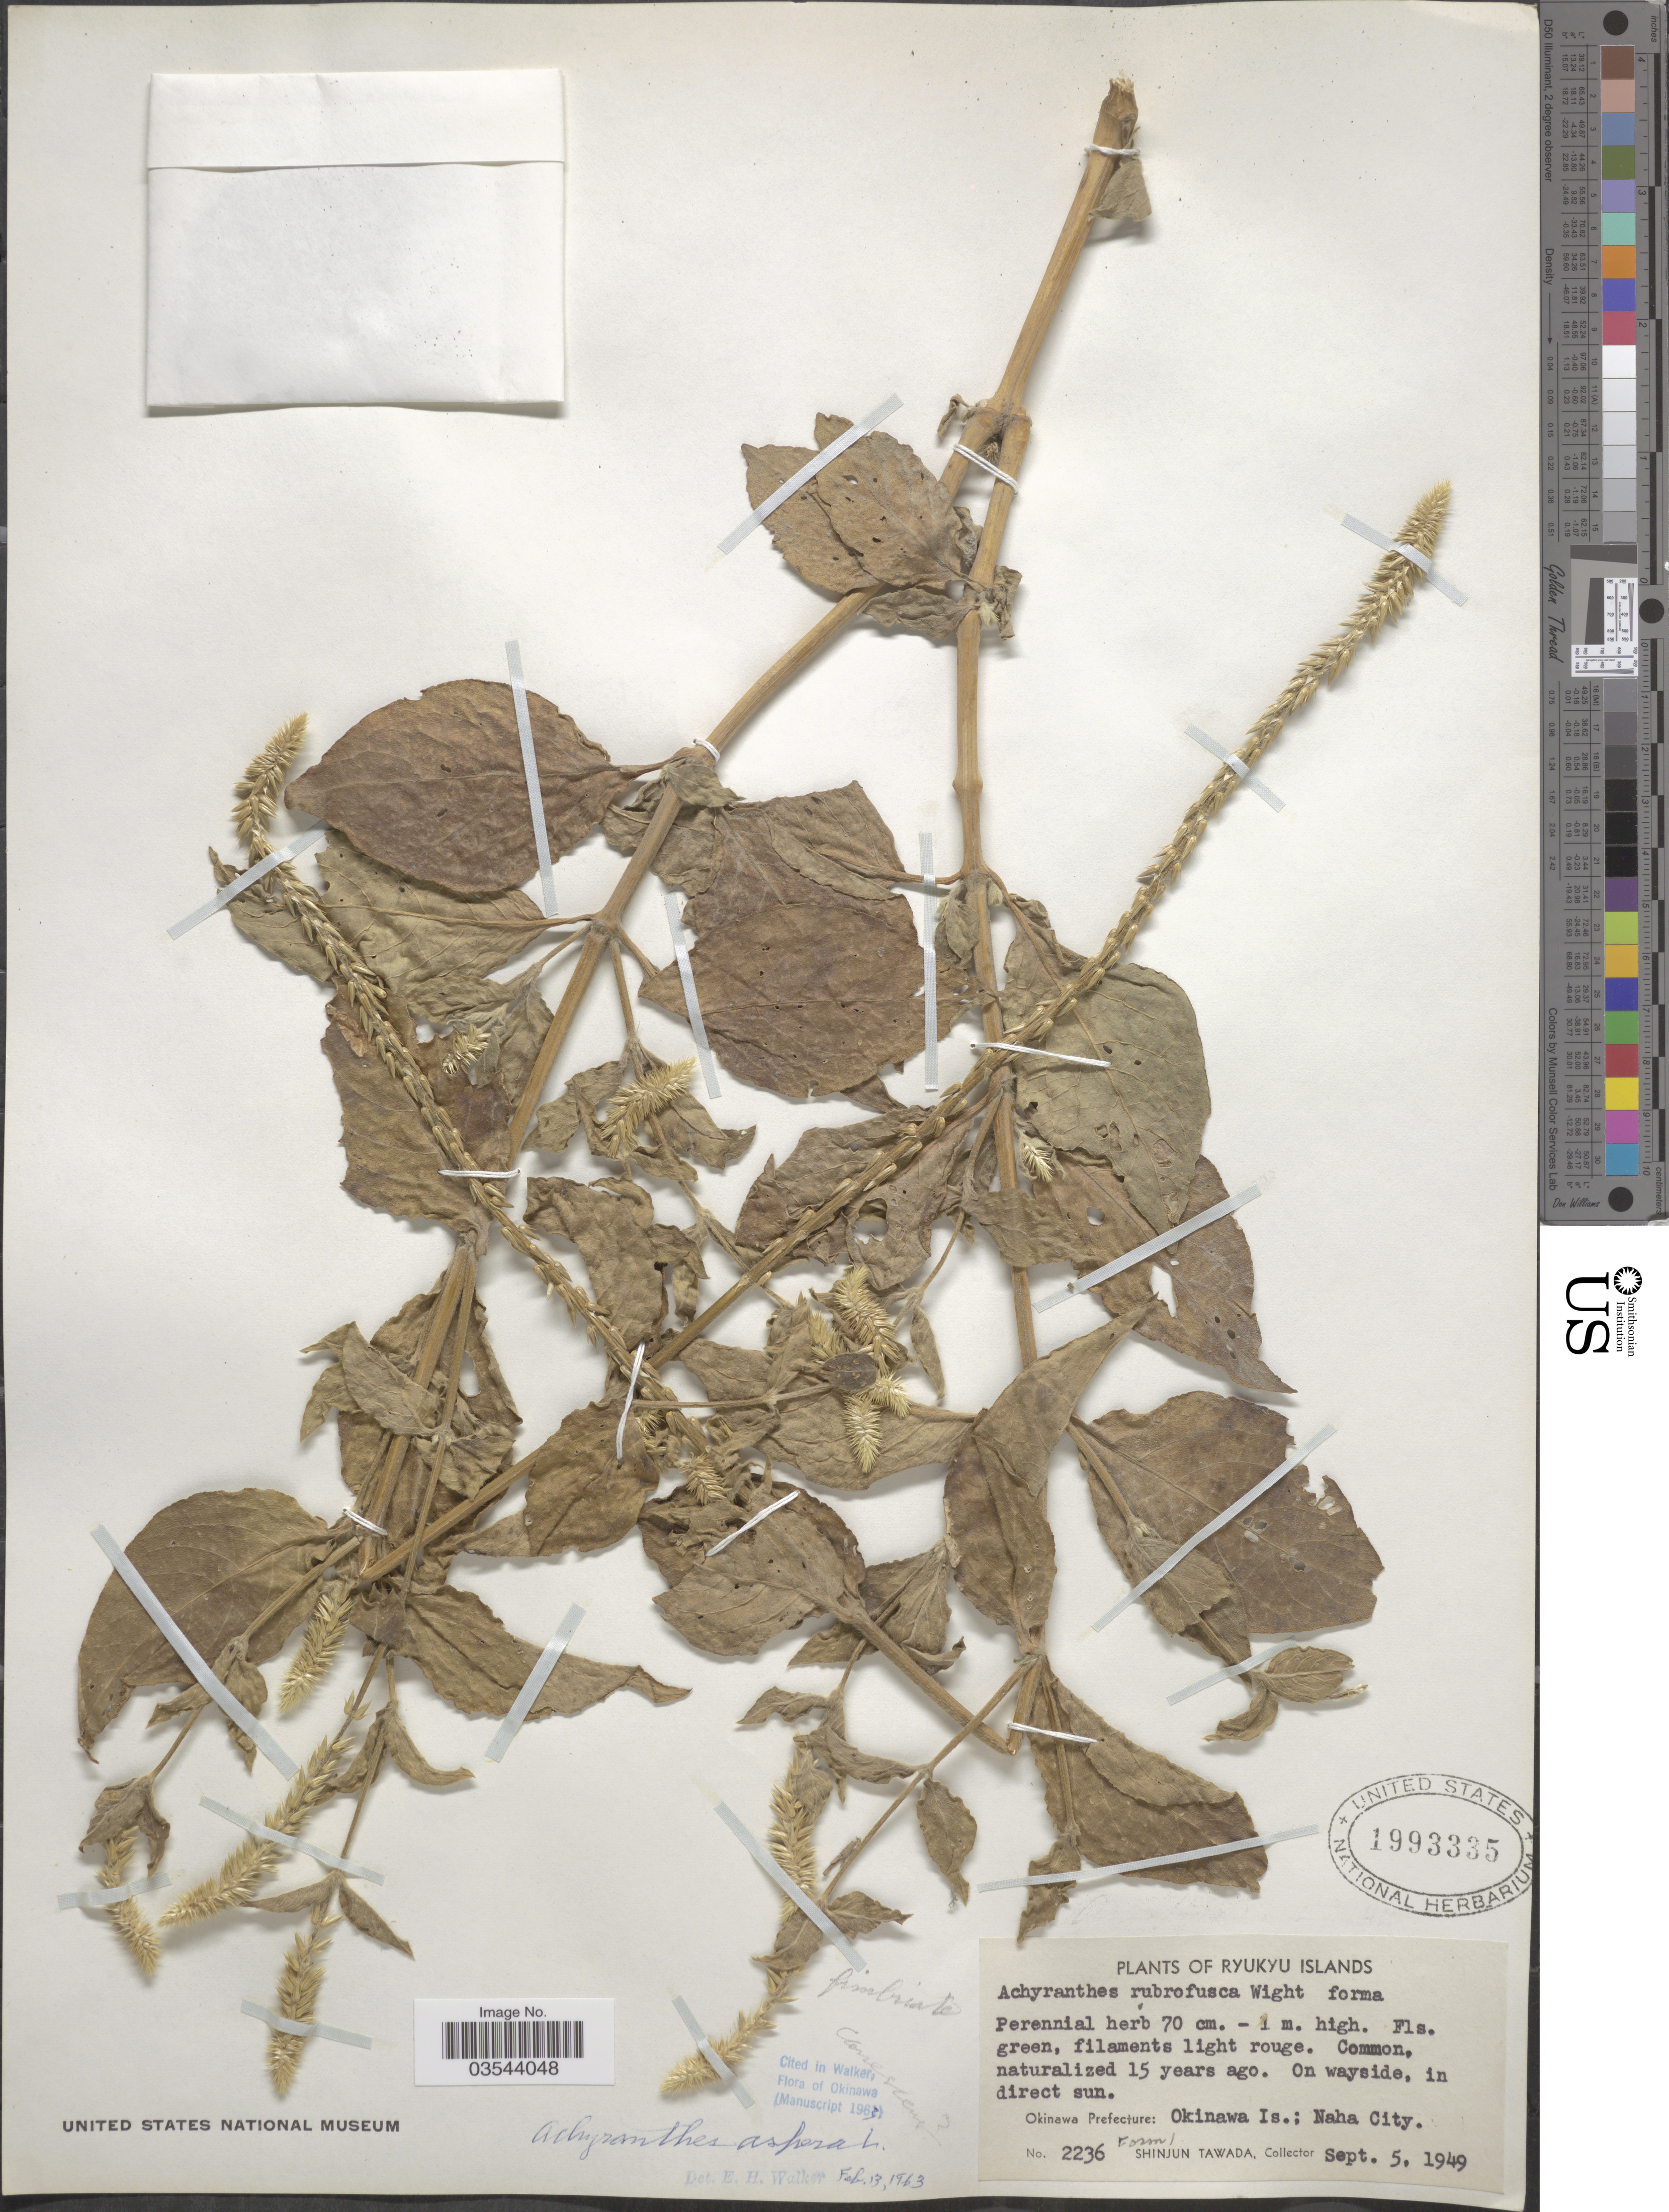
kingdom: Plantae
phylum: Tracheophyta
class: Magnoliopsida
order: Caryophyllales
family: Amaranthaceae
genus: Achyranthes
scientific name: Achyranthes aspera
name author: L.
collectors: S. Tawada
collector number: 2236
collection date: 1949-09-05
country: Japan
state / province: Okinawa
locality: Ryukyu Islands. Okinawa Prefecture: Okinawa Is.; Naha City.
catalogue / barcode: US 1993335